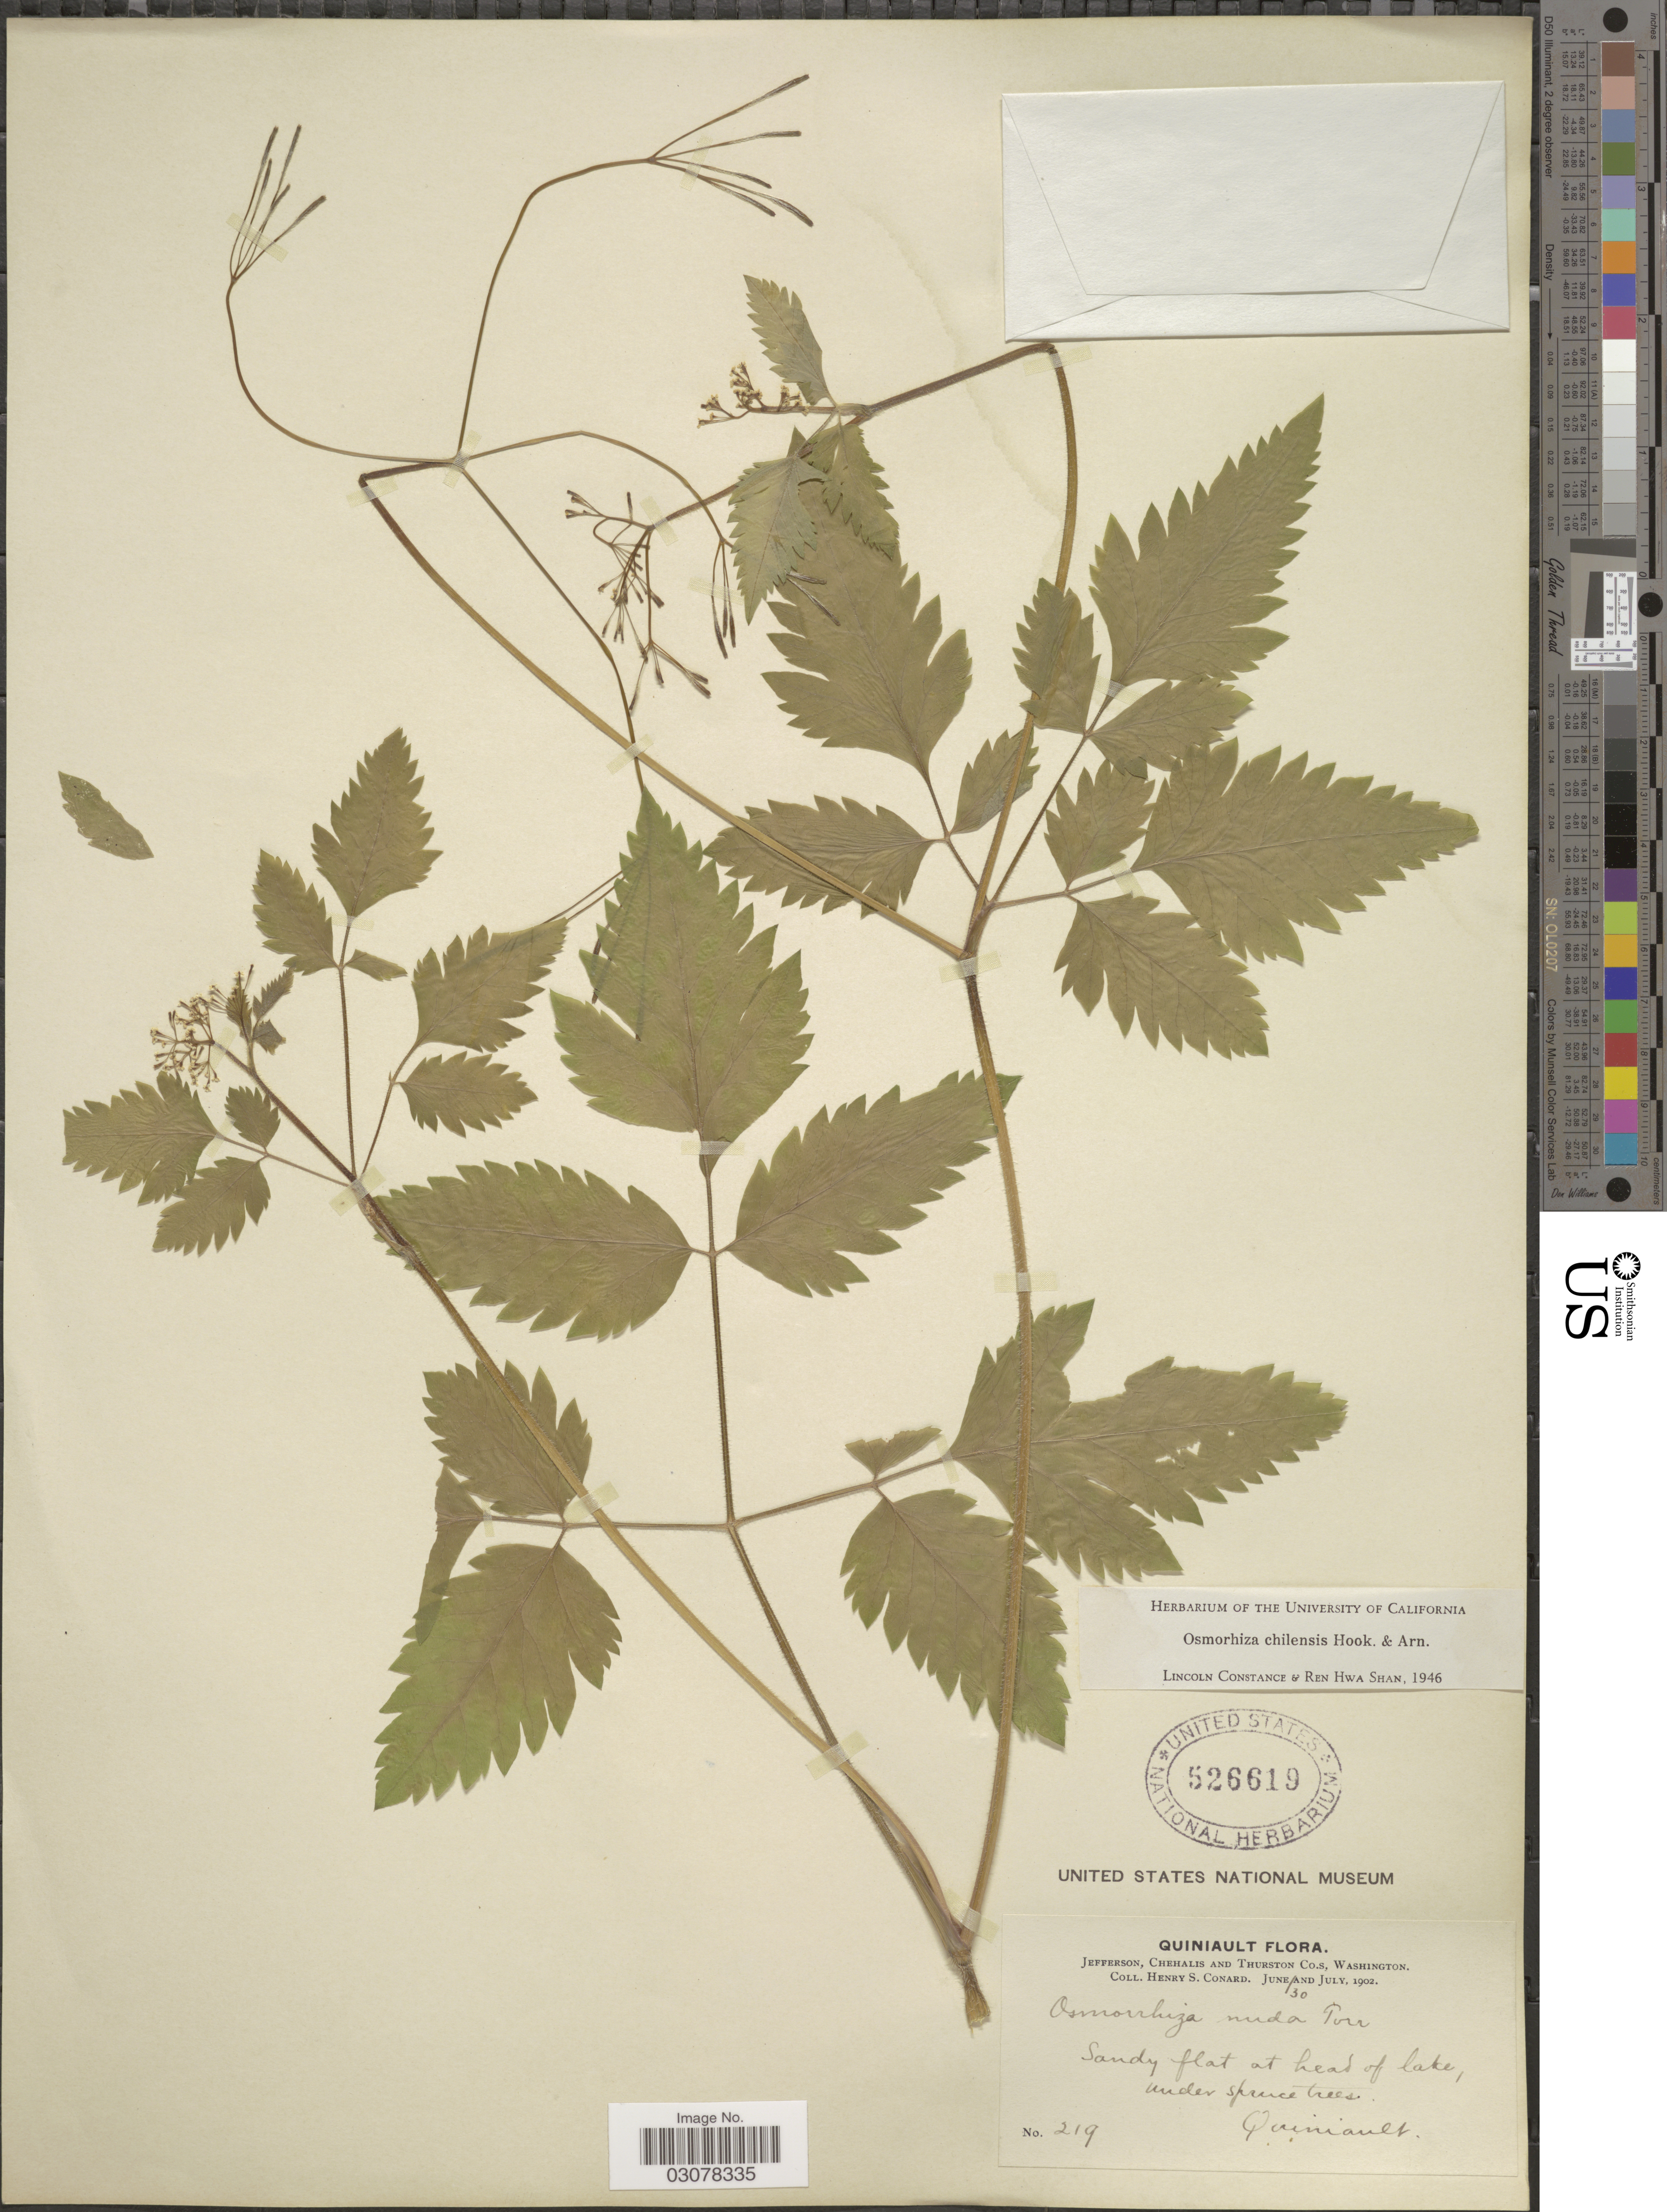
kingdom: Plantae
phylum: Tracheophyta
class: Magnoliopsida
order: Apiales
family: Apiaceae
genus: Osmorhiza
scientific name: Osmorhiza chilensis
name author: Hook. & Arn.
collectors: H. S. Conard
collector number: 219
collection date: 1902-06-30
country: United States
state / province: Washington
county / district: Thurston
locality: Quiniault. Jefferson, Chehalis and Thurston Co.s.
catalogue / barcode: US 526619